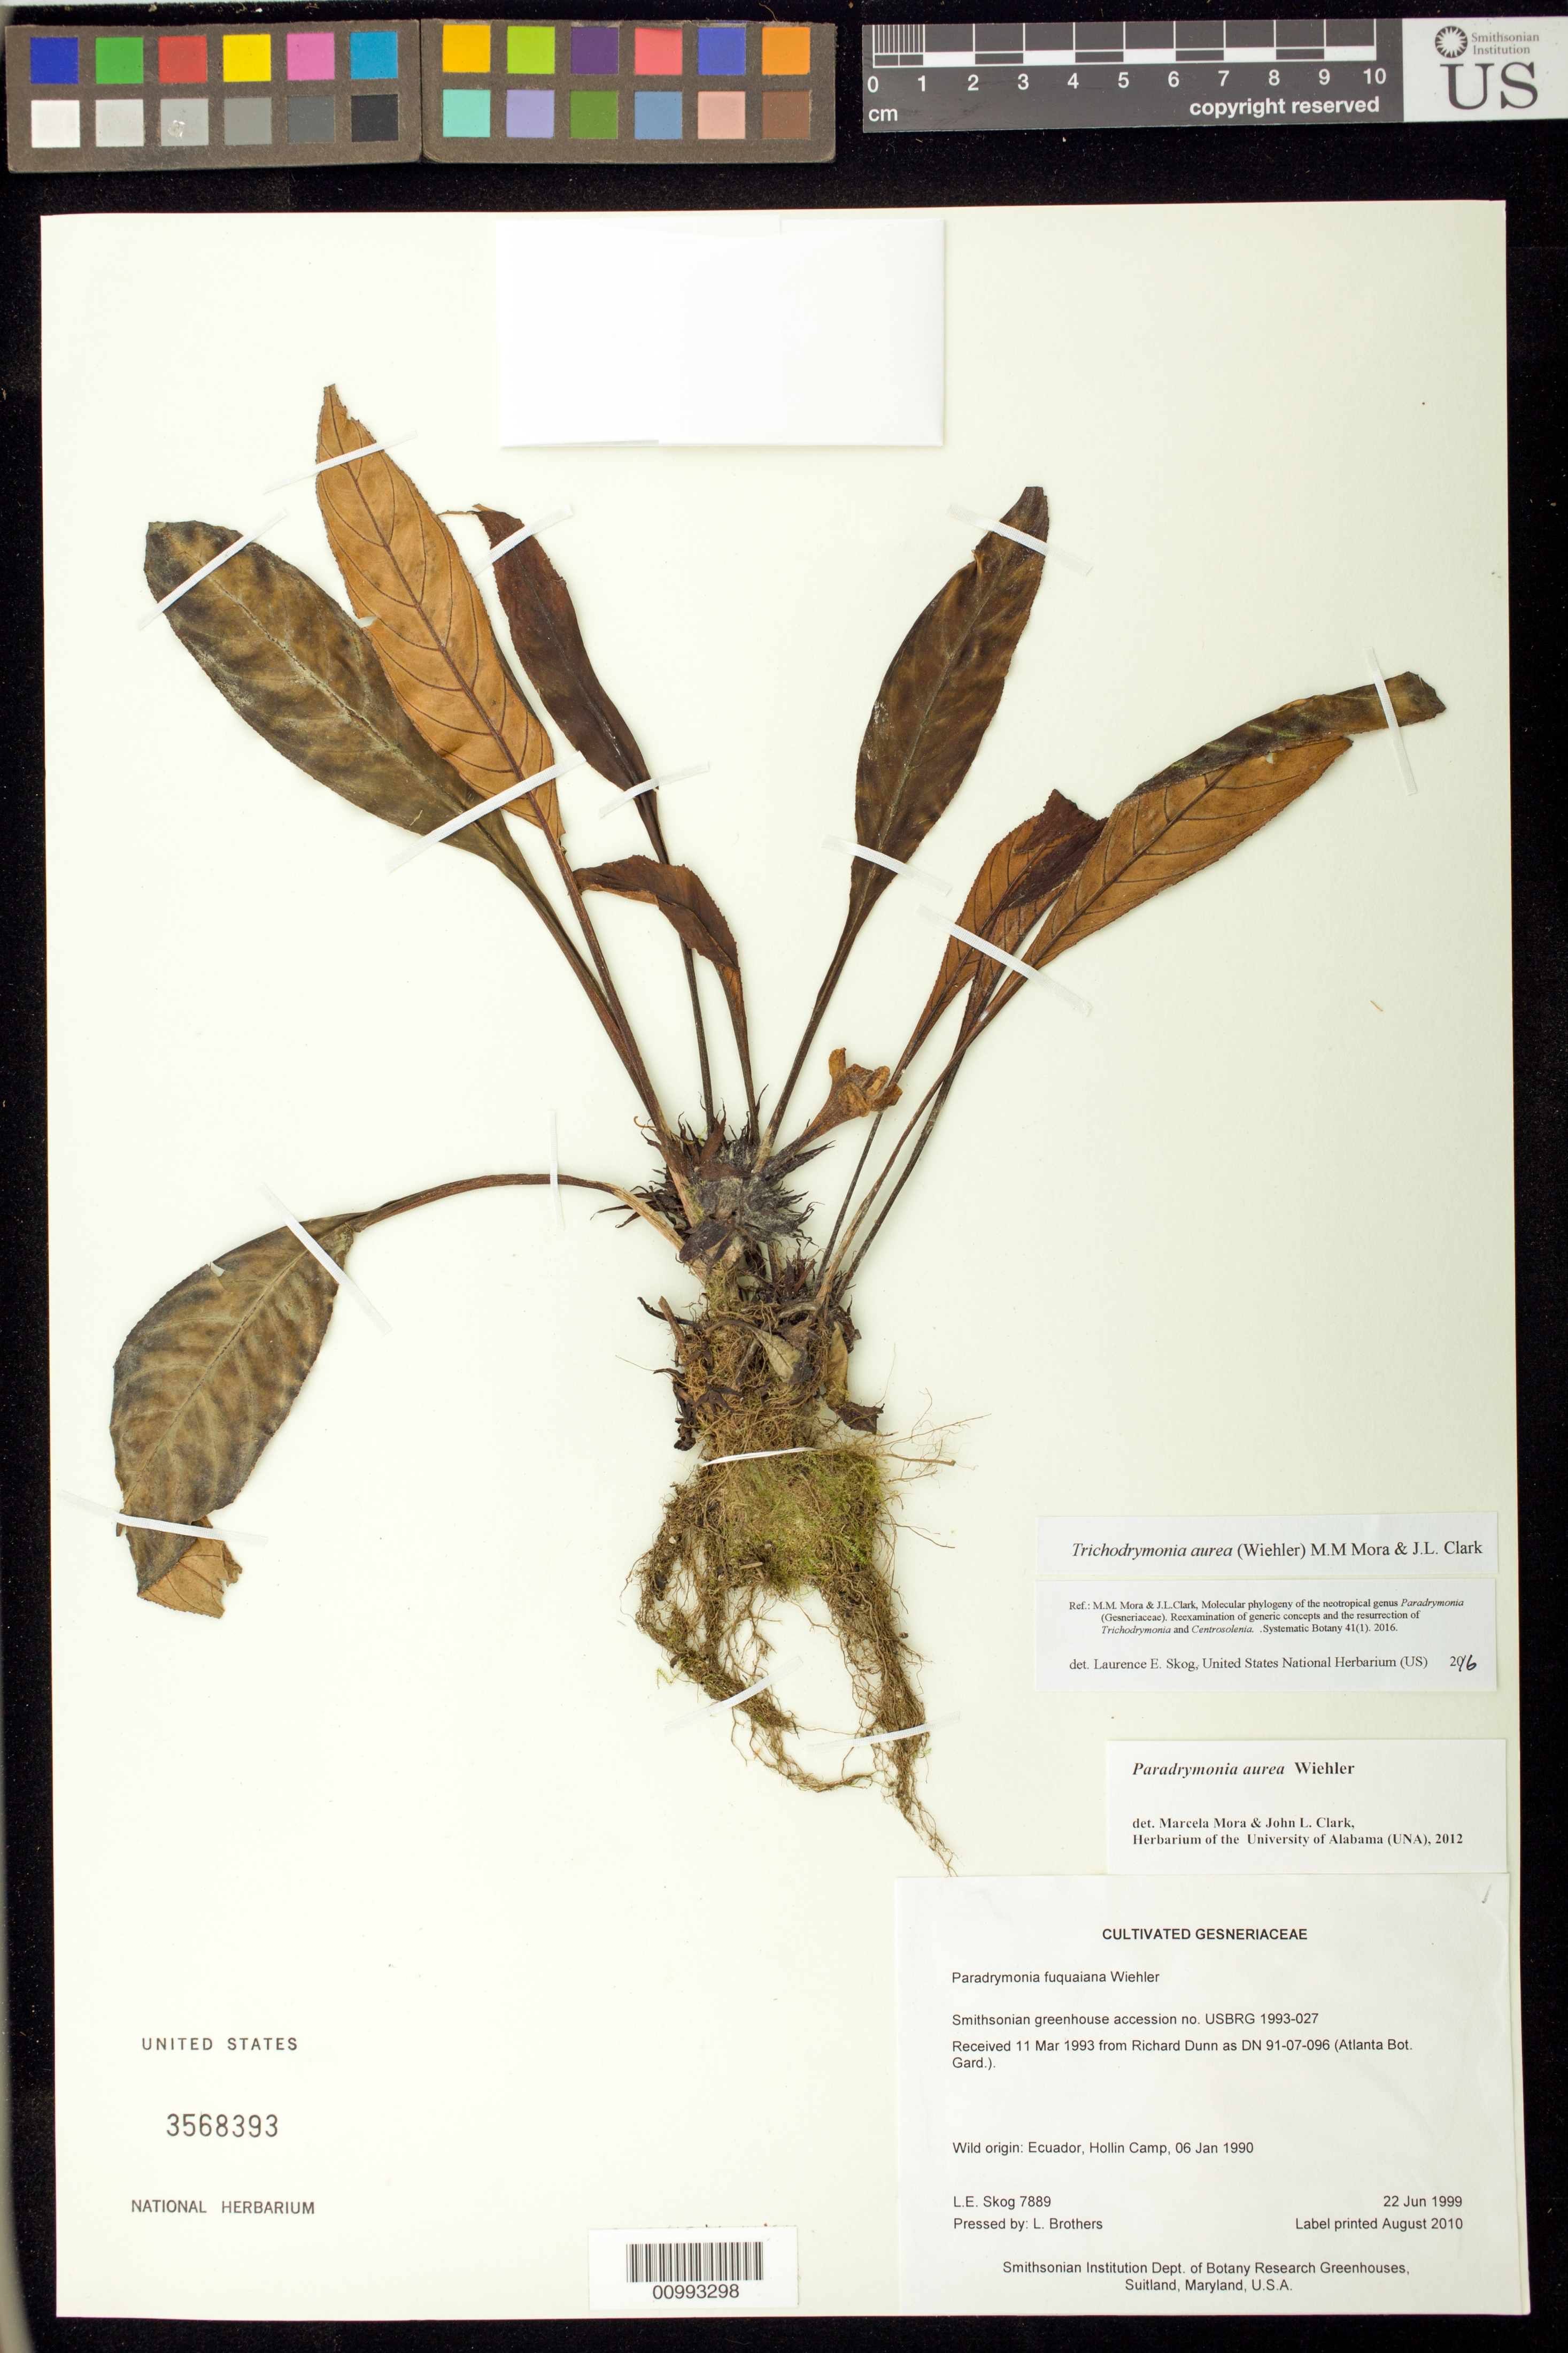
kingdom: Plantae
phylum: Tracheophyta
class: Magnoliopsida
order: Lamiales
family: Gesneriaceae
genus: Trichodrymonia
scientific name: Trichodrymonia aurea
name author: (Wiehler) M.M. Mora & J.L. Clark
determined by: Skog, Laurence E.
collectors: L. E. Skog & L. Brothers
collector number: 7889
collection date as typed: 22 Jun 1999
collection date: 1999-06-22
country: Ecuador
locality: Smithsonian Institution Dept. of Botany Research Greenhouses, Suitland, Maryland, U.S.A.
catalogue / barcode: US 3568393